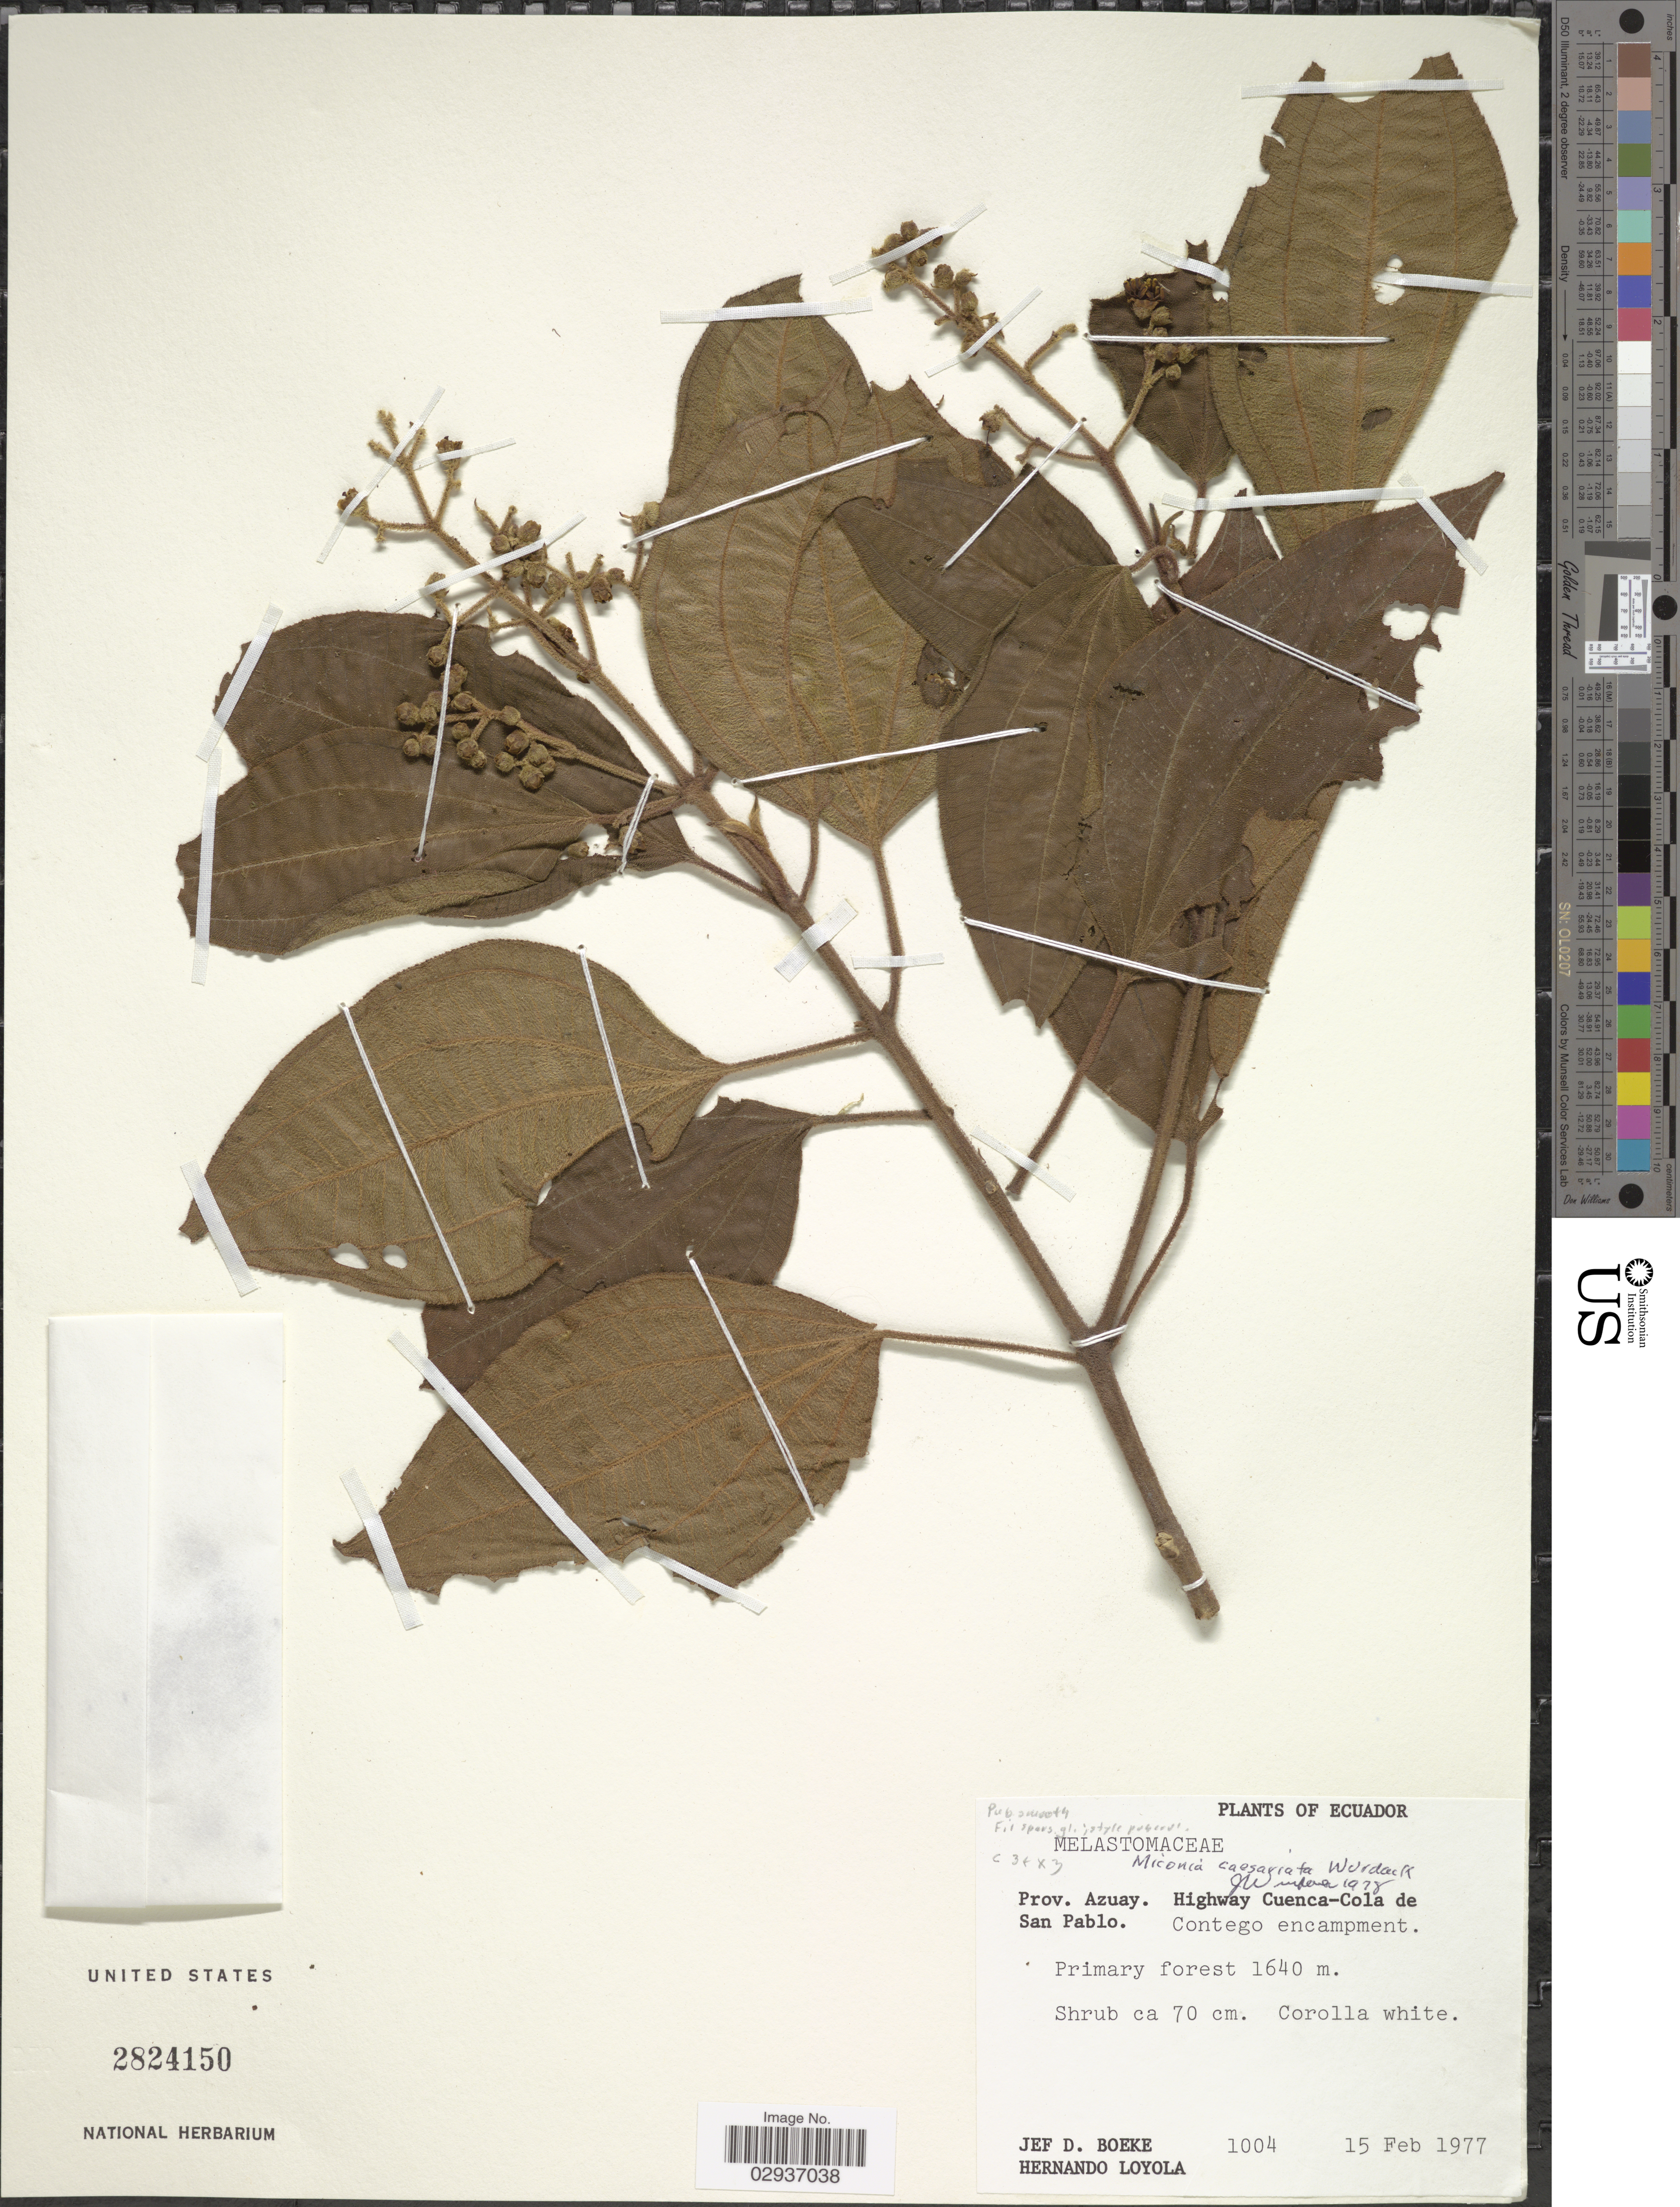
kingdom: Plantae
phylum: Tracheophyta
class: Magnoliopsida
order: Myrtales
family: Melastomataceae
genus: Miconia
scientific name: Miconia caesariata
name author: Wurdack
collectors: J. Boeke & H. Loyola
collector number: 1004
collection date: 1977-02-15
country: Ecuador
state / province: Azuay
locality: Prov. Azuay. Highway Cuenca-Cola de San Pablo. Contego encampment.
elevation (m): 1640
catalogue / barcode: US 2824150